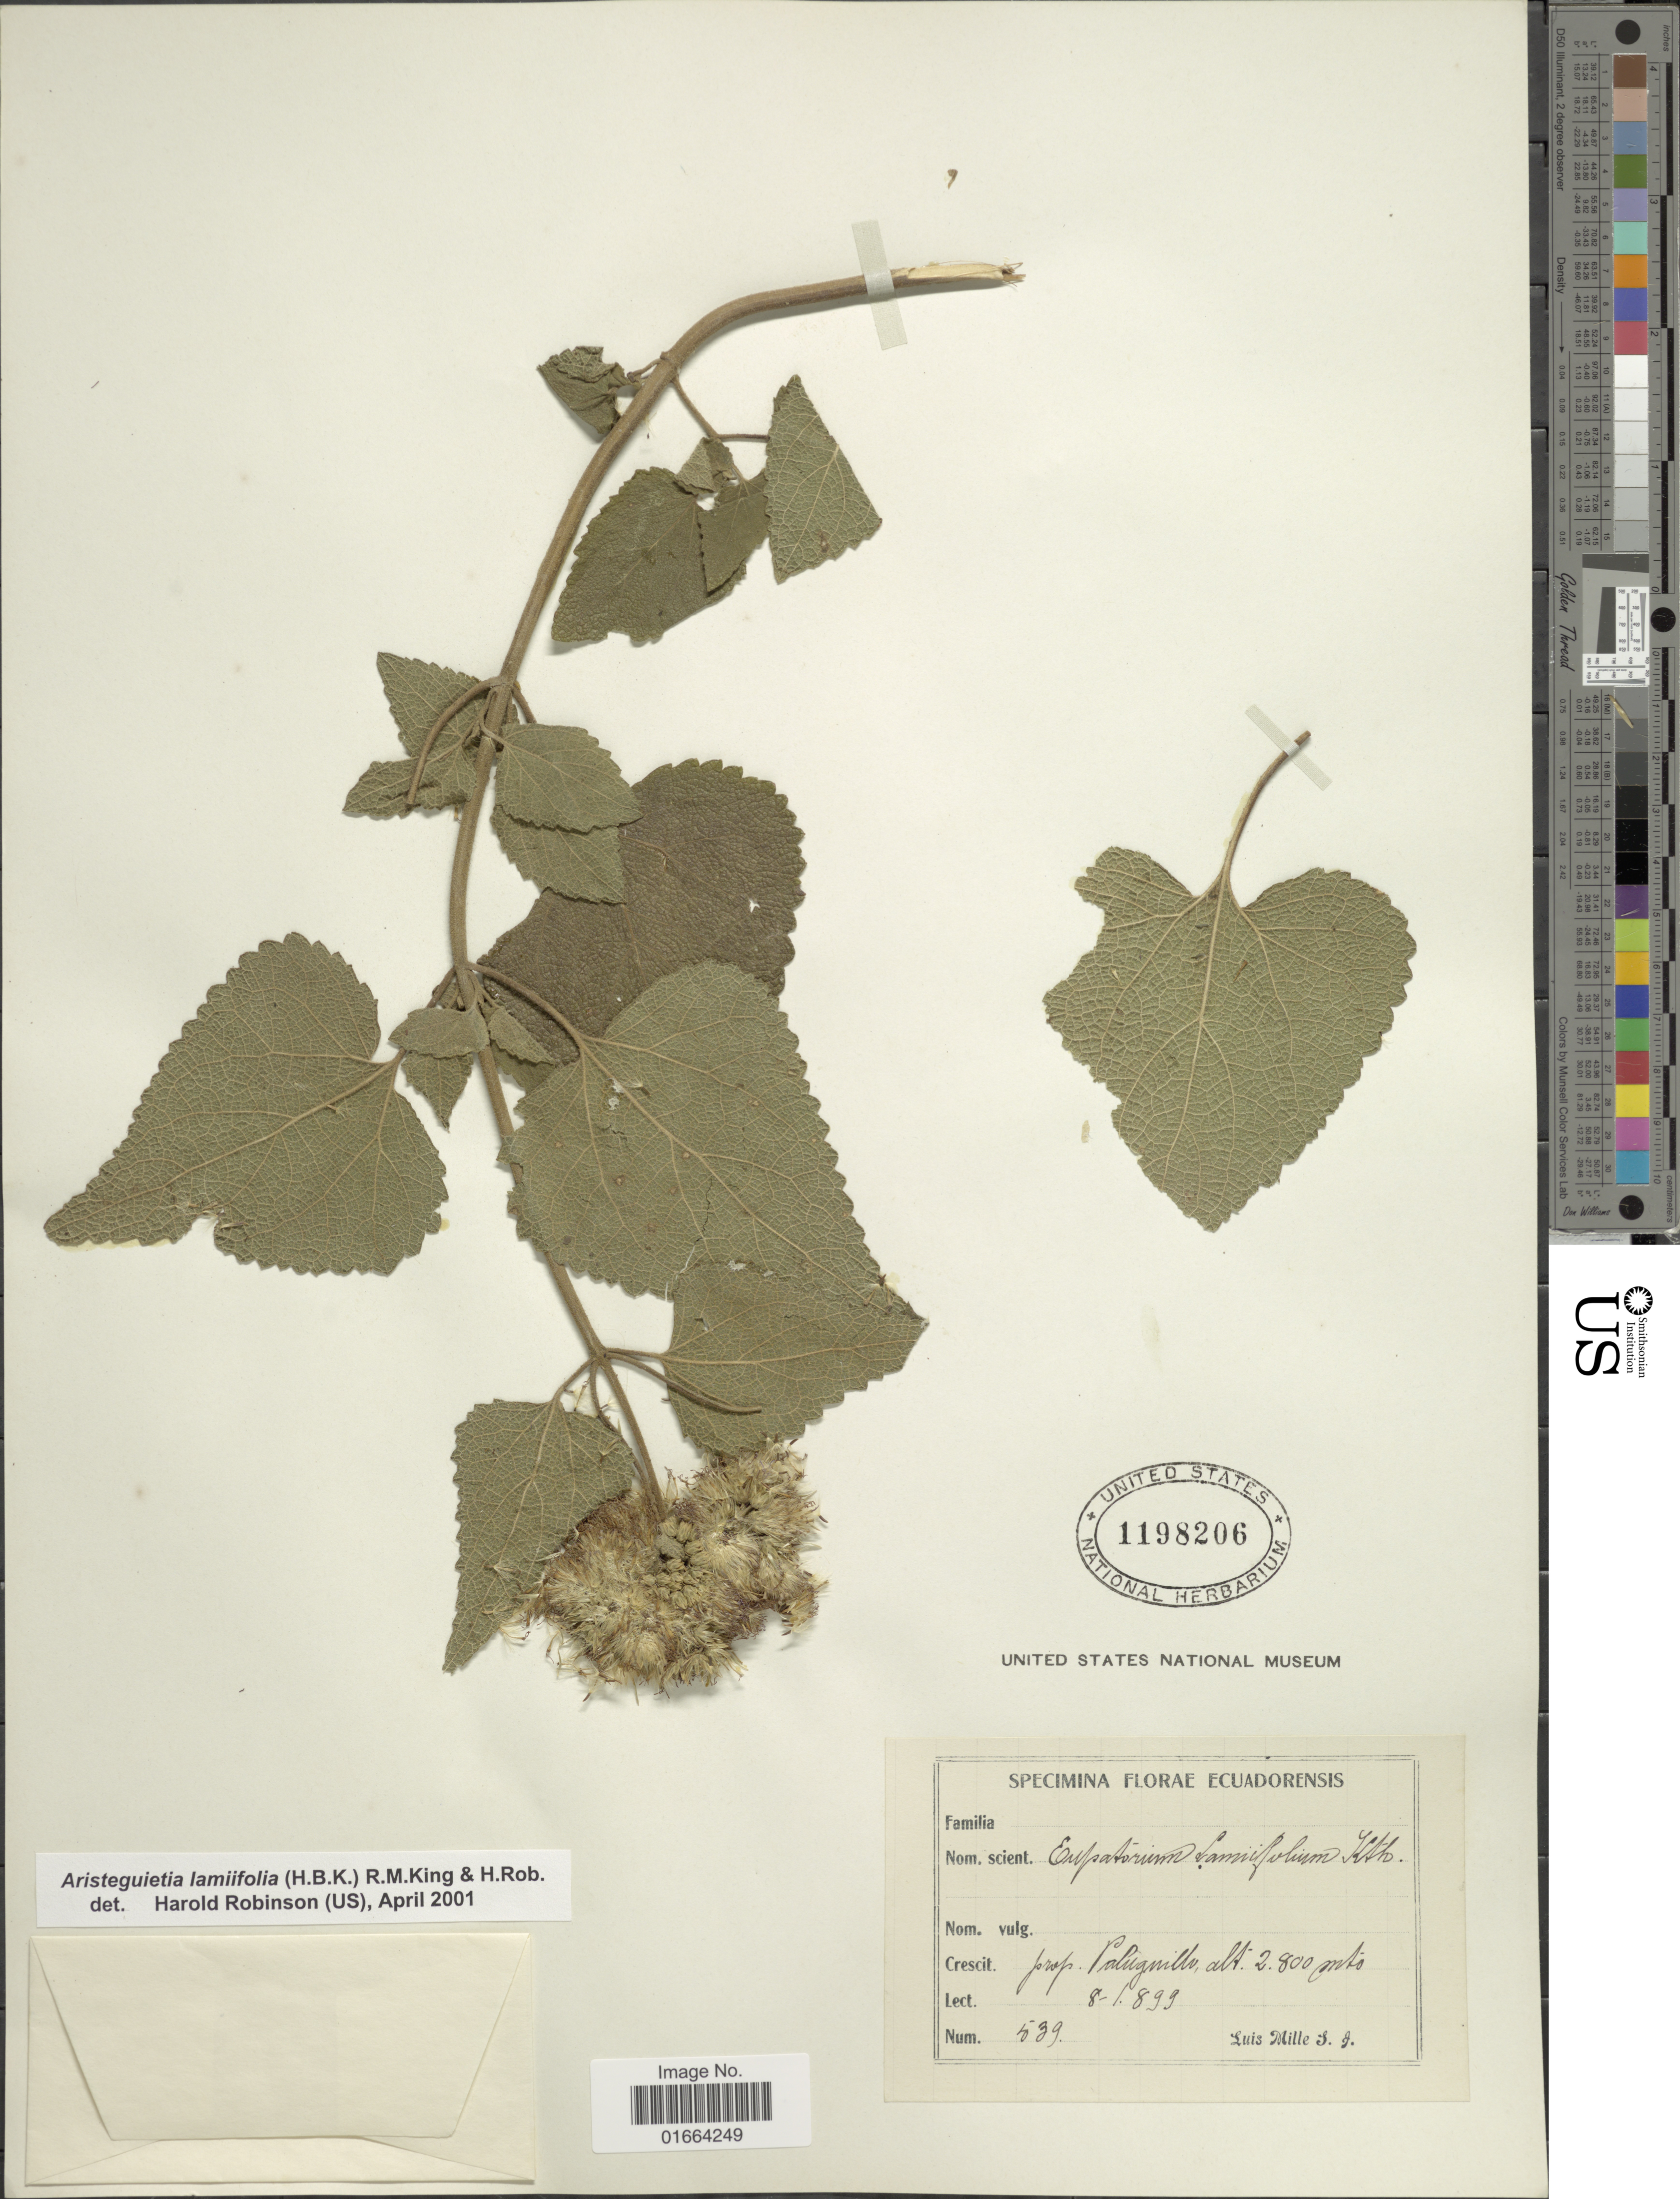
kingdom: Plantae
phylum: Tracheophyta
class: Magnoliopsida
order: Asterales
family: Asteraceae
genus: Aristeguietia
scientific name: Aristeguietia lamiifolia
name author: (Kunth) R.M. King & H. Rob.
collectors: L. Mille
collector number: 539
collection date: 1899-08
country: Ecuador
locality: Prop. Paluguillo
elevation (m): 2800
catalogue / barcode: US 1198206